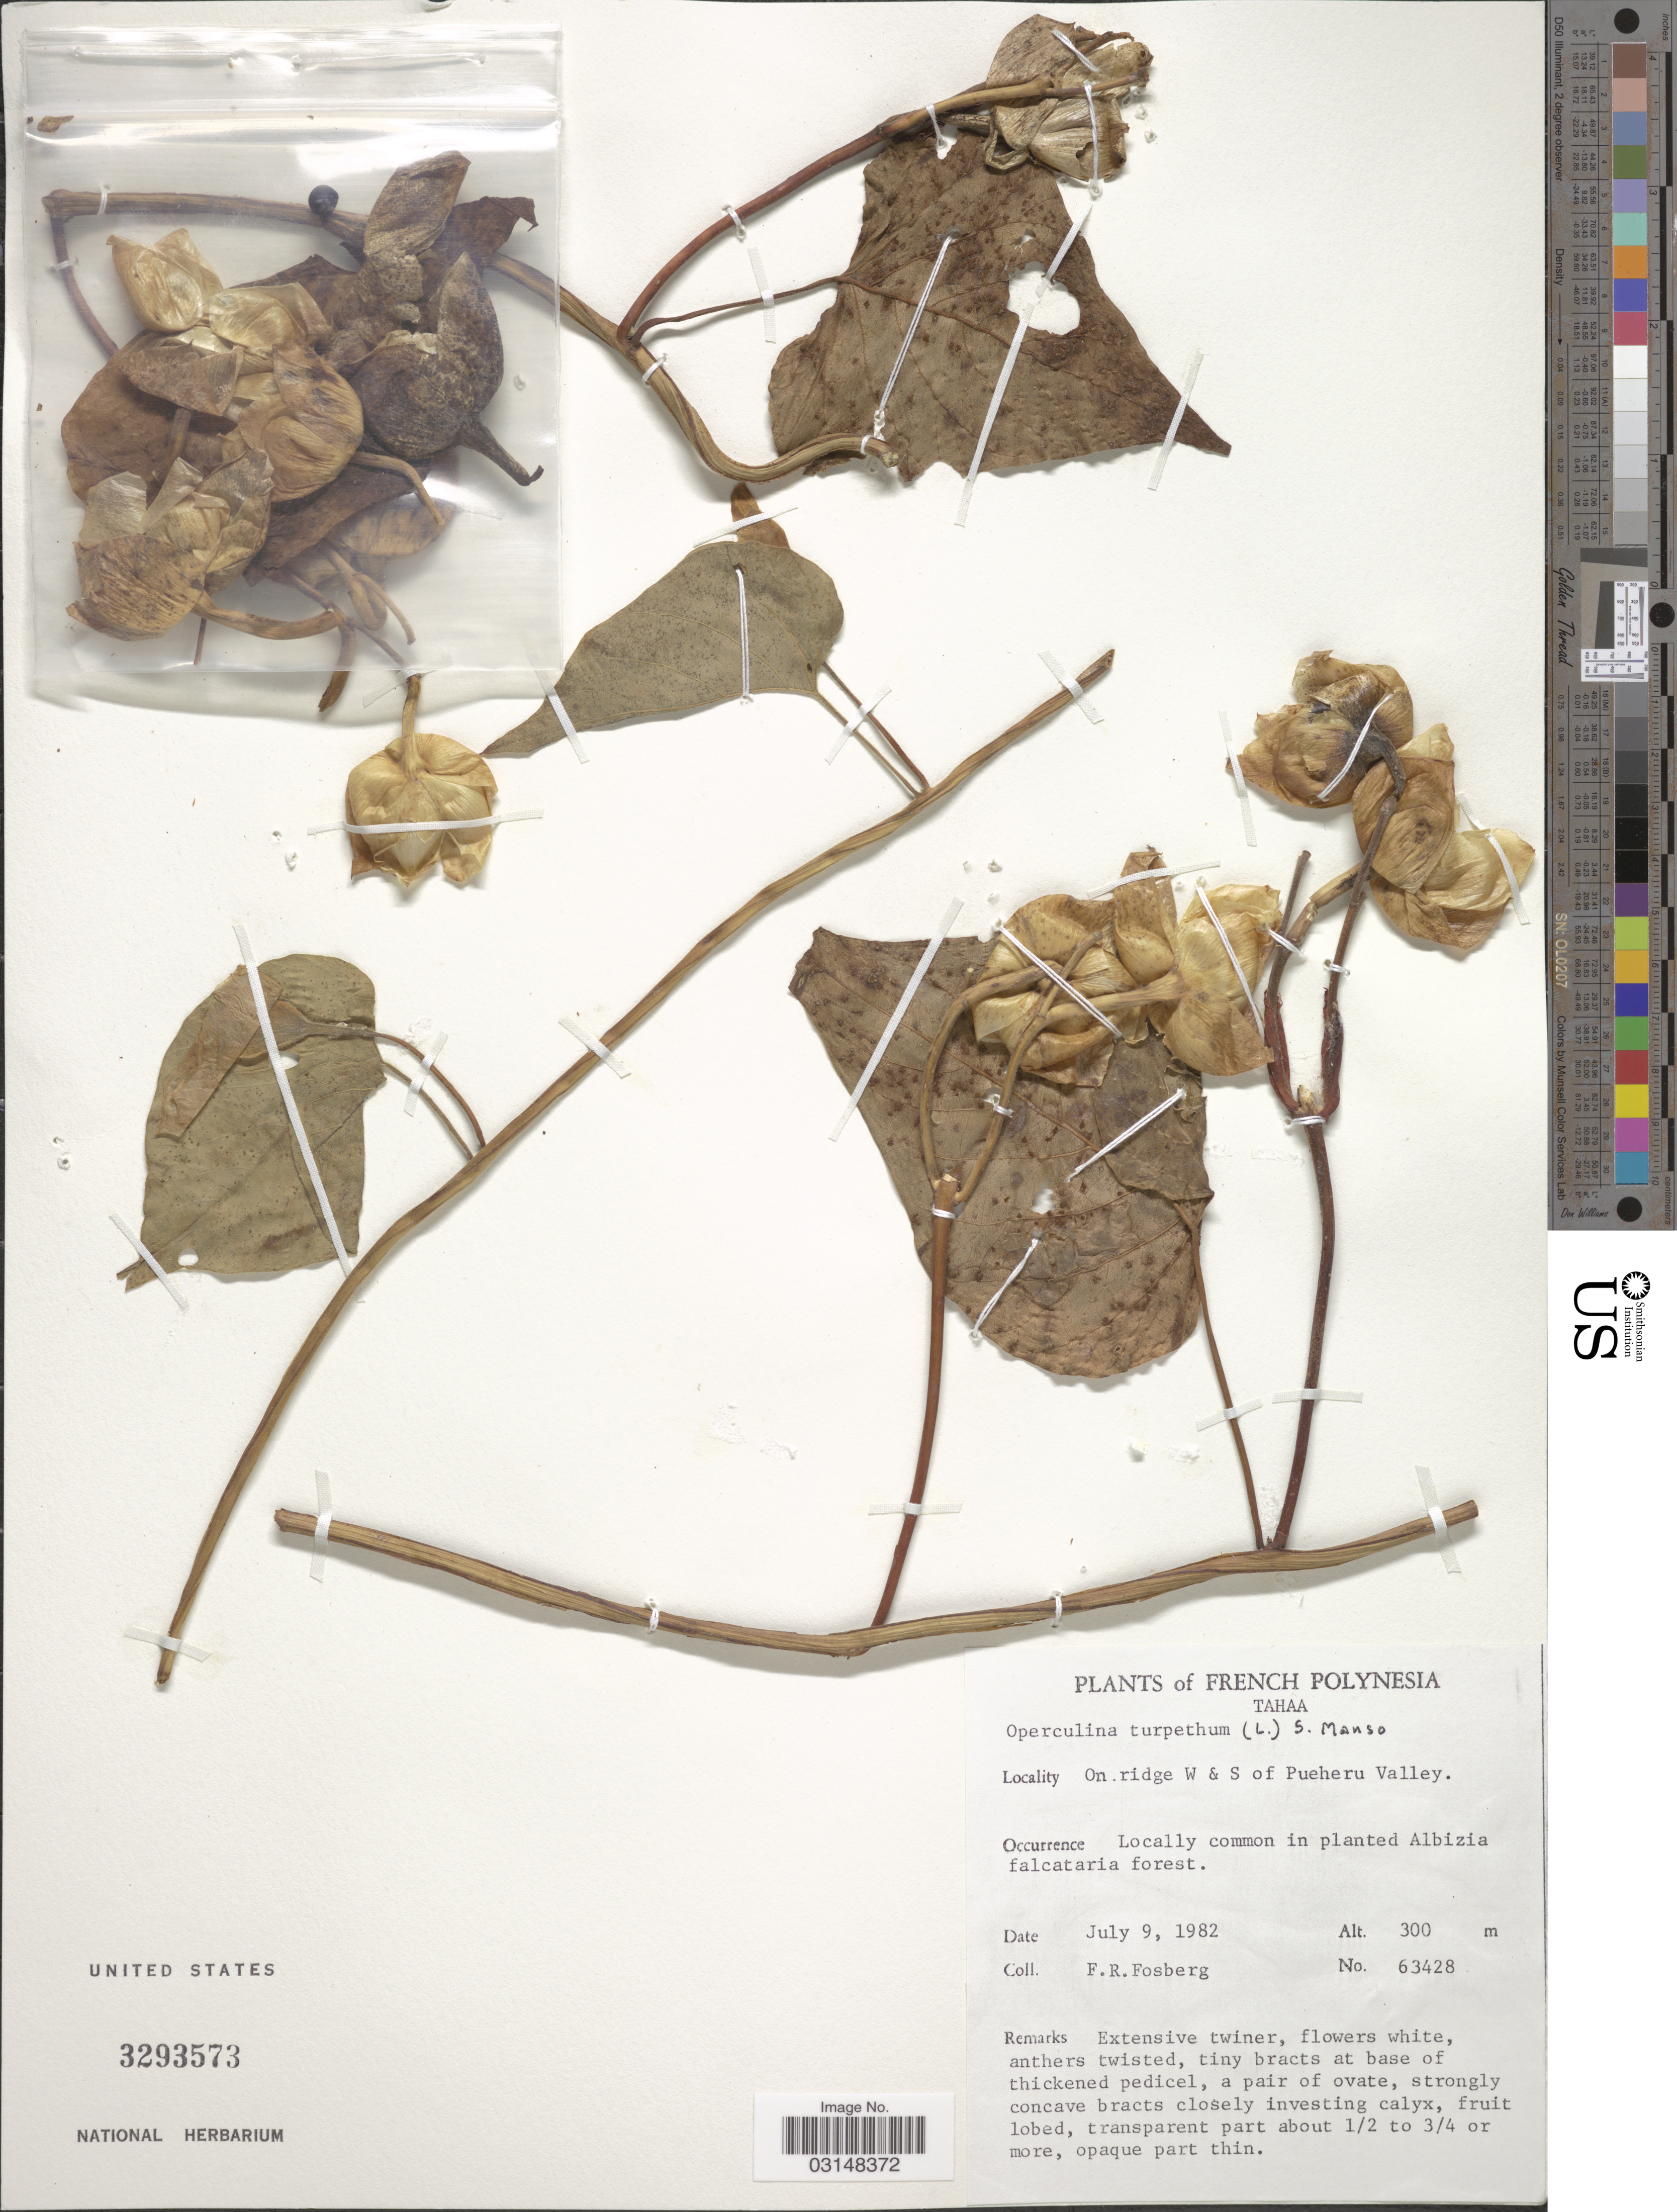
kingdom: Plantae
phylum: Tracheophyta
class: Magnoliopsida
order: Solanales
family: Convolvulaceae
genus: Operculina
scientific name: Operculina turpethum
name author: (L.) Silva Manso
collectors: F. R. Fosberg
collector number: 63428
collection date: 1982-07-09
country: French Polynesia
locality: Tahaa, On ridge W & S of Pueheru Valley.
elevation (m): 300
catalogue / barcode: US 3293573